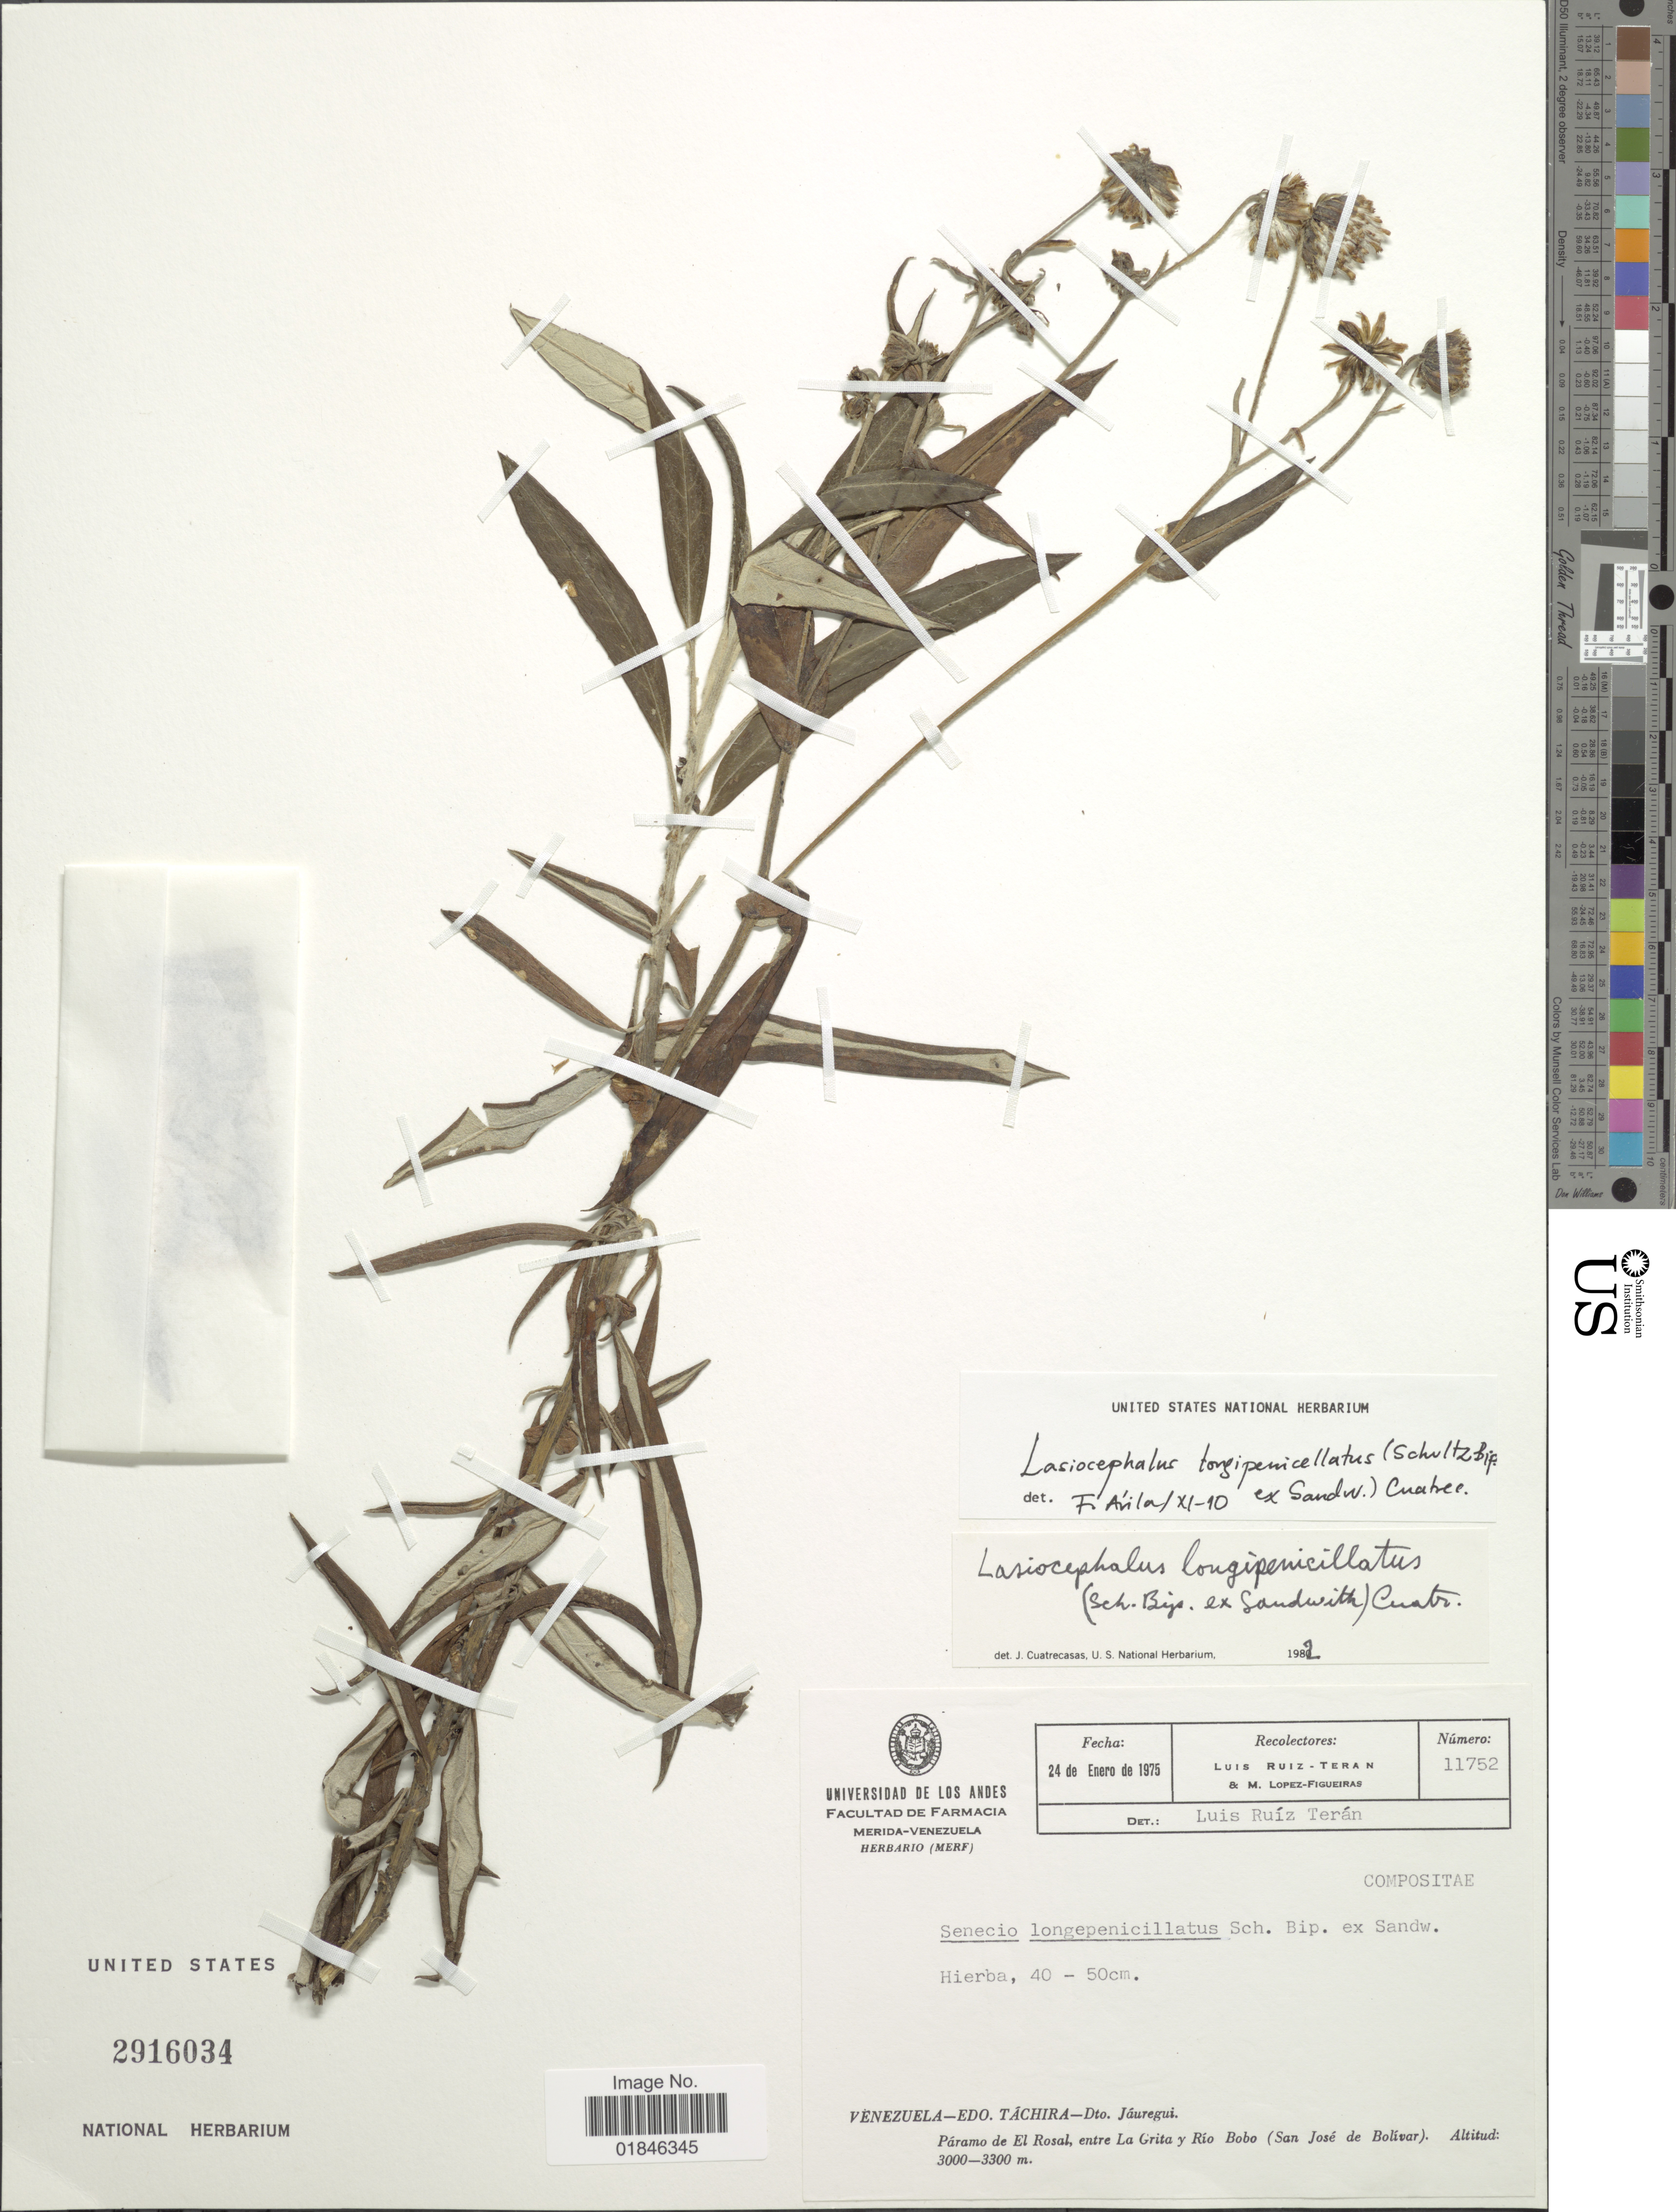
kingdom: Plantae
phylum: Tracheophyta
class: Magnoliopsida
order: Asterales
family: Asteraceae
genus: Senecio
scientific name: Senecio patens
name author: (Kunth) DC.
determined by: Salomon, Luciana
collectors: L. E. Ruíz-Terán & M. López Figueiras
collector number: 11752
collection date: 1975-01-24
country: Venezuela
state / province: Tachira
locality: Venezuela - Edo. Tachira- Dto. Jauregui, Parama de El Rosal, entre La Grita y Rio Bobo (San Jose de Bolivar).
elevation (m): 3000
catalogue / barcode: US 2916034